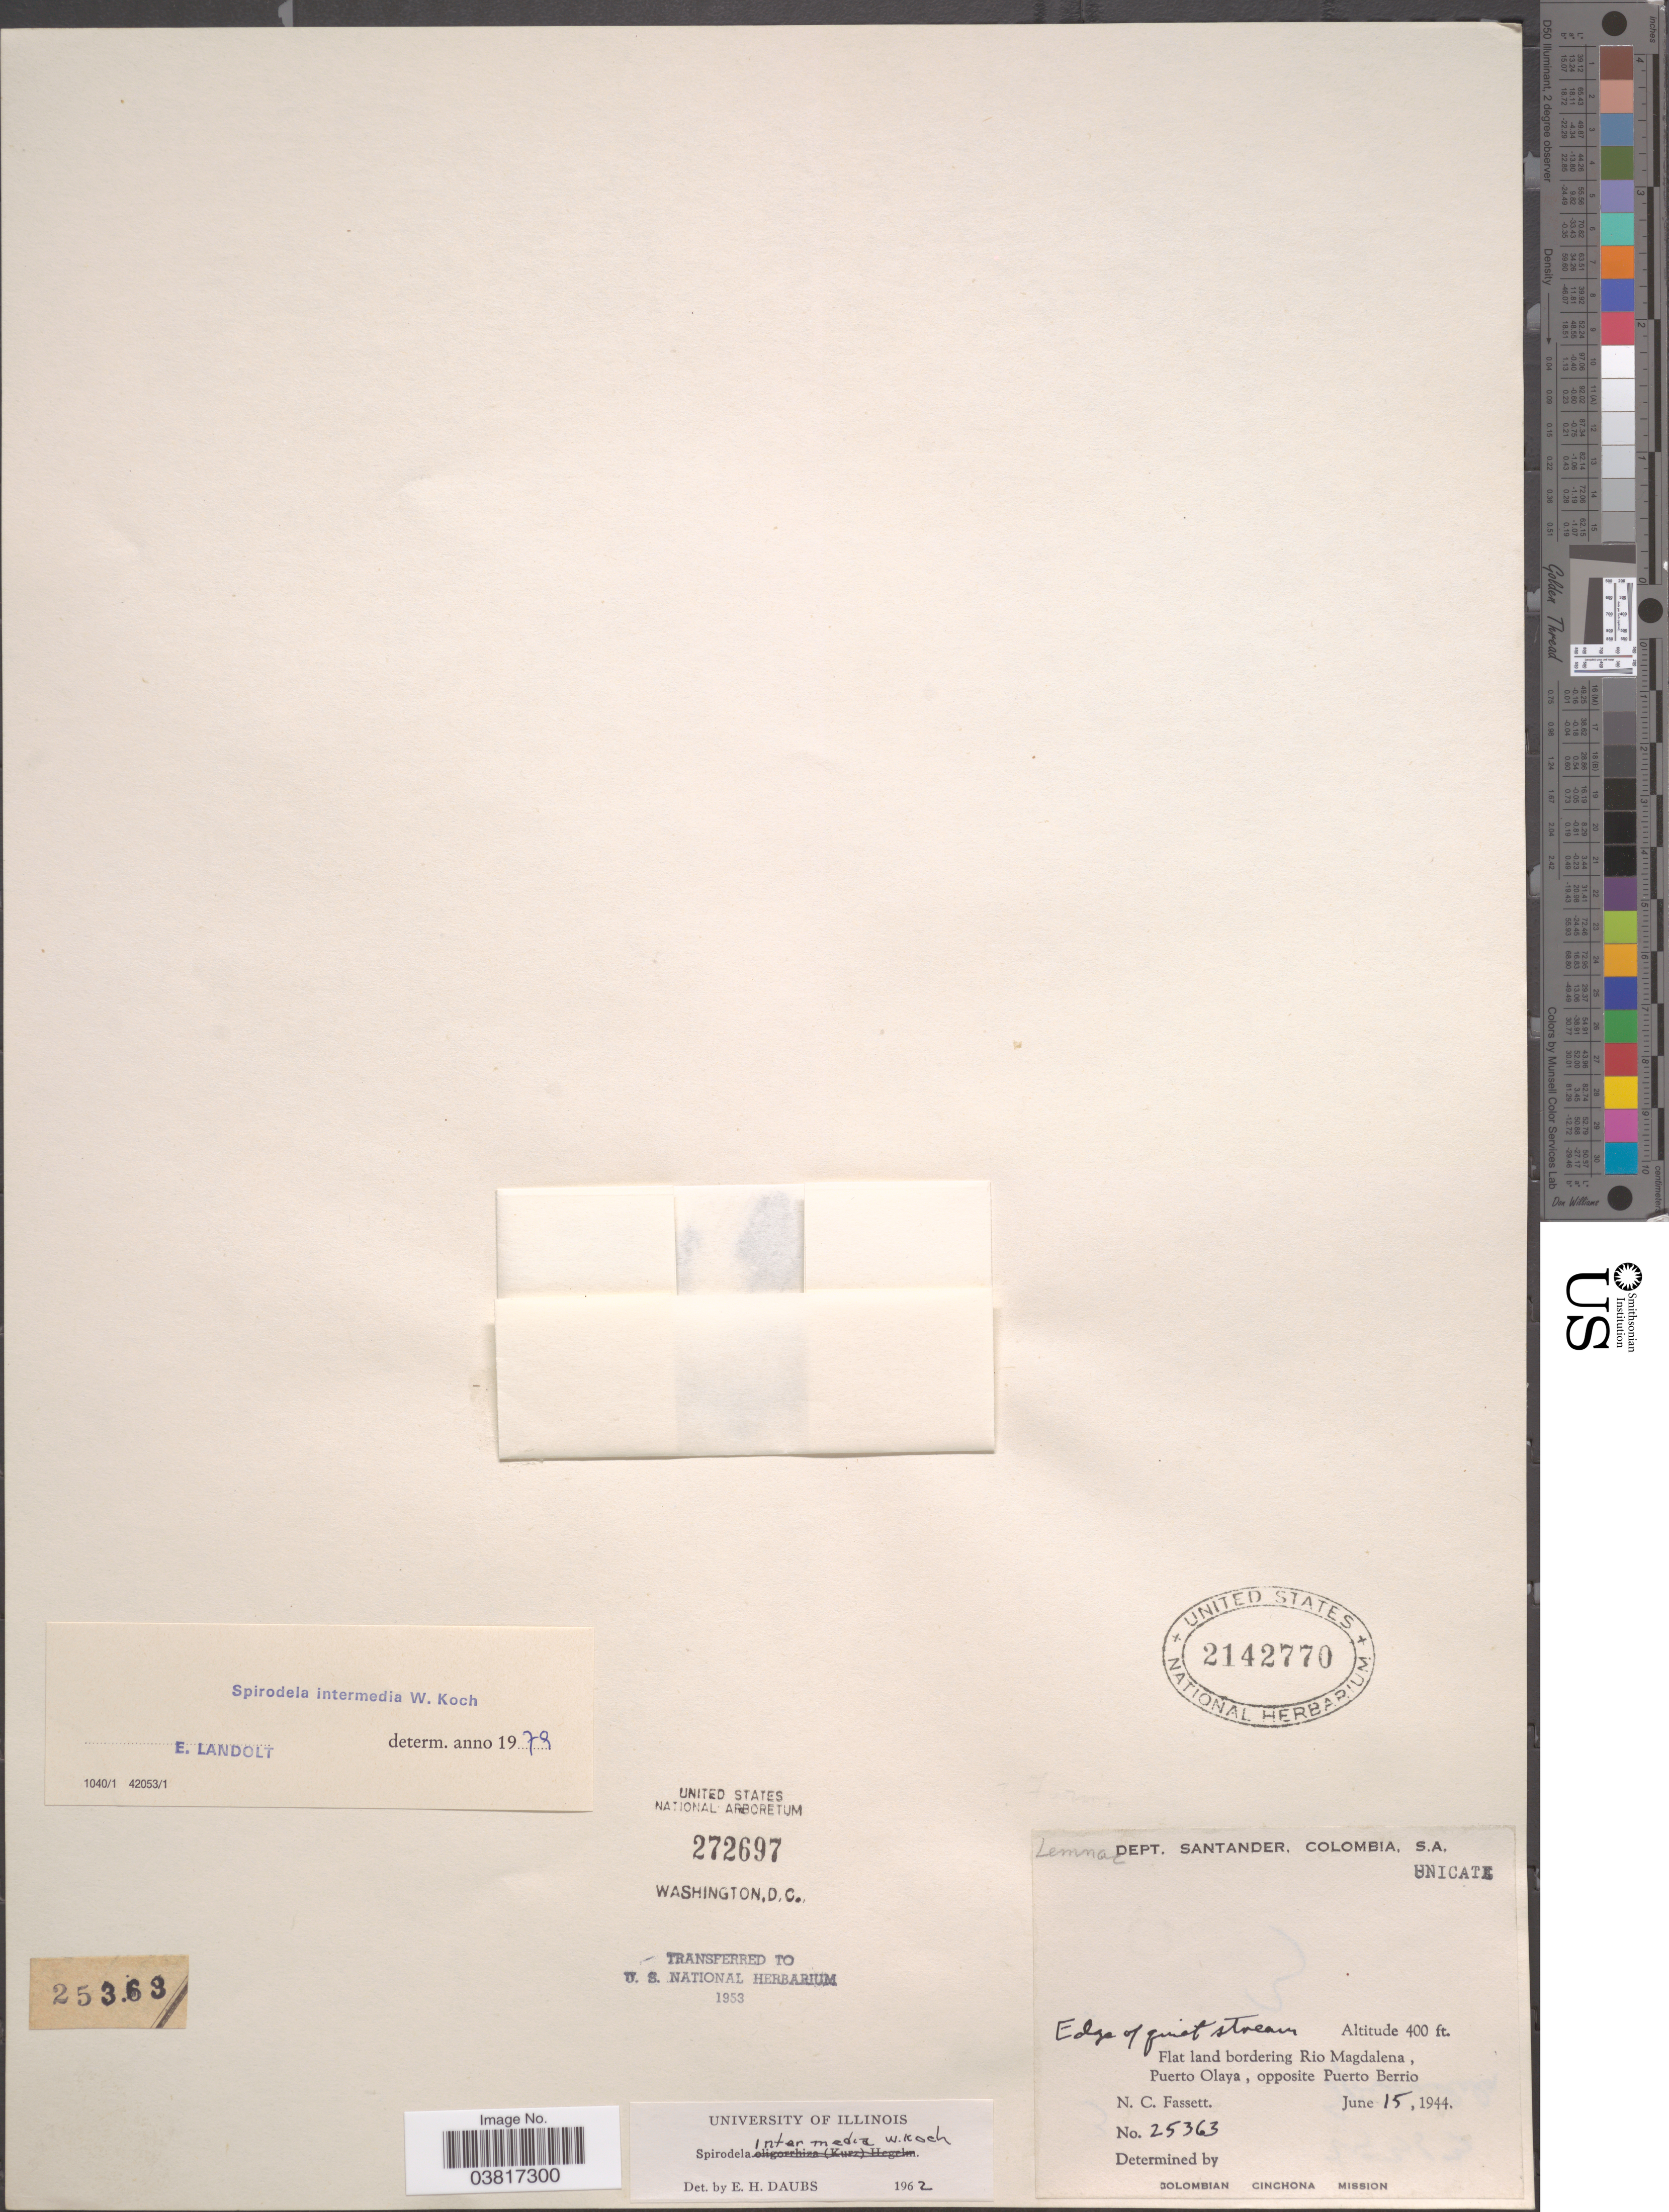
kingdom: Plantae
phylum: Tracheophyta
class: Liliopsida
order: Alismatales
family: Araceae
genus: Spirodela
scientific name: Spirodela intermedia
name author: W. Koch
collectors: N. C. Fassett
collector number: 25363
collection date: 1944-06-15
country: Colombia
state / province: Santander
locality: Dept. Santander. Edge of quiet stream. Flat land bordering Rio Magdalena, Puerto Olaya, opposite Puerto Berrio.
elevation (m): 122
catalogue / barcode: US 2142770